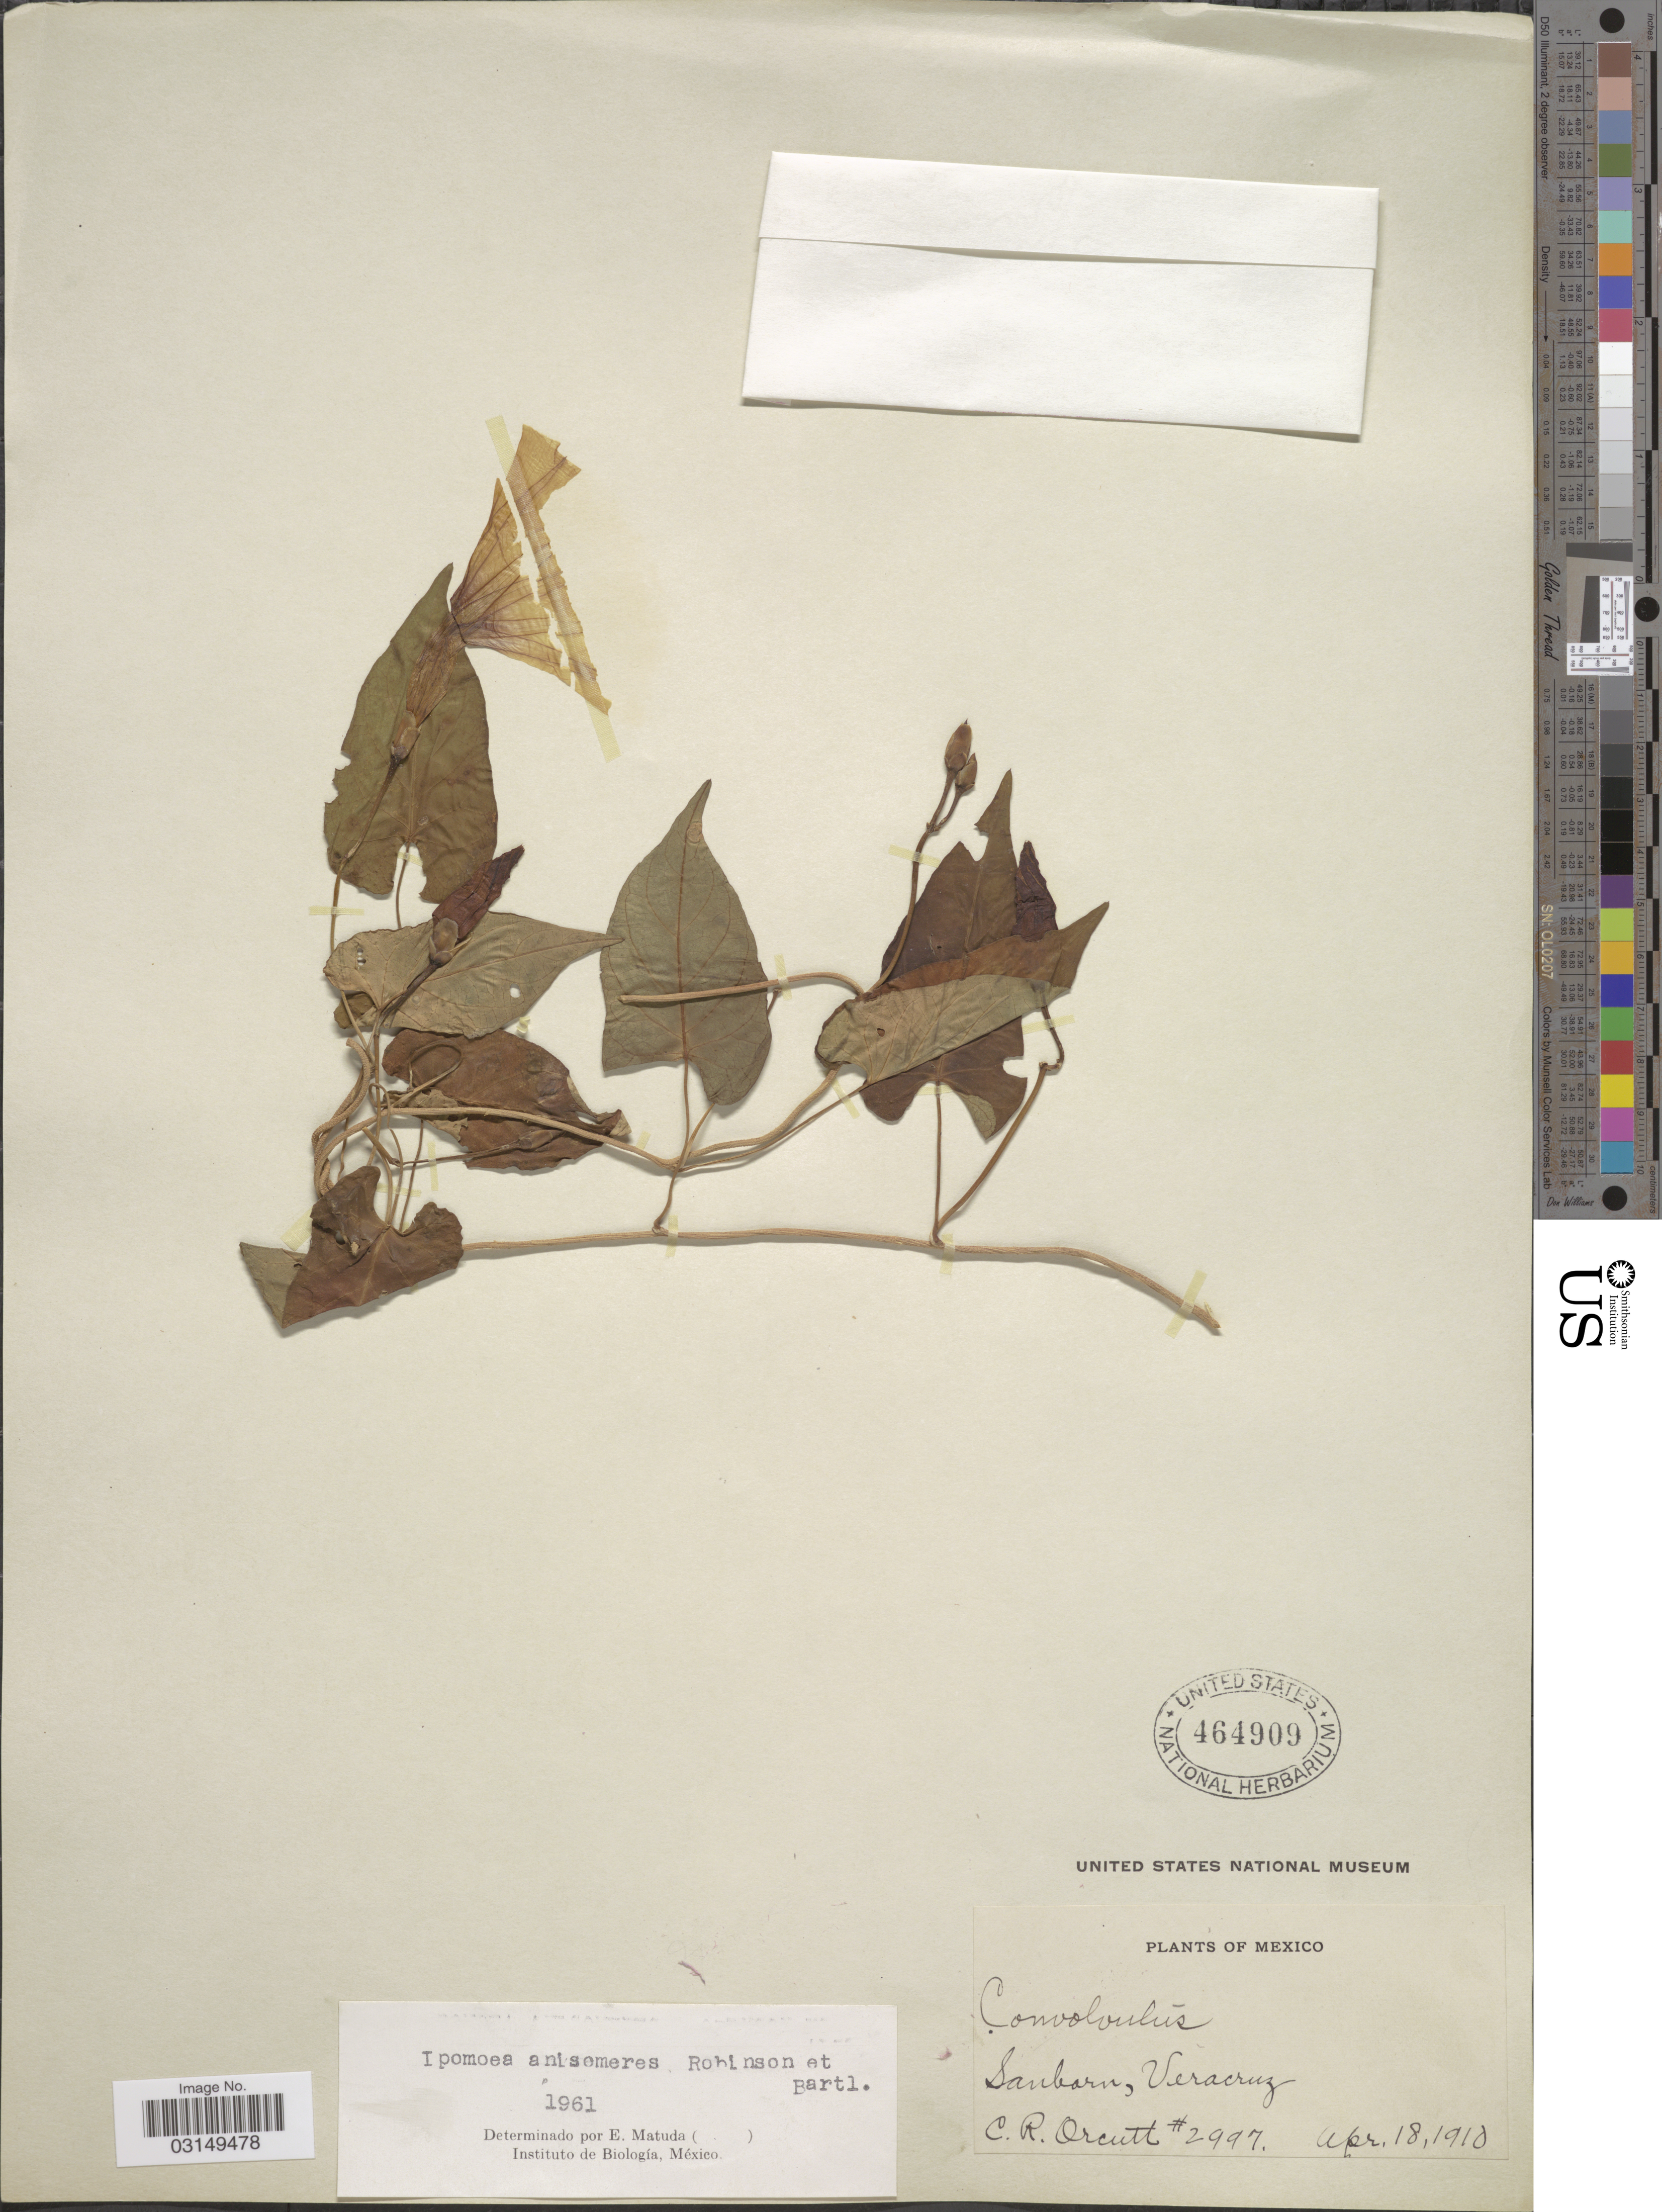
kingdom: Plantae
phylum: Tracheophyta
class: Magnoliopsida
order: Solanales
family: Convolvulaceae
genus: Ipomoea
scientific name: Ipomoea anisomeres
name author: B.L. Rob. & Bartlett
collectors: C. R. Orcutt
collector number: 2997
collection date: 1910-04-18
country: Mexico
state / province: Veracruz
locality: Sanborn, Veracruz.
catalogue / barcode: US 464909